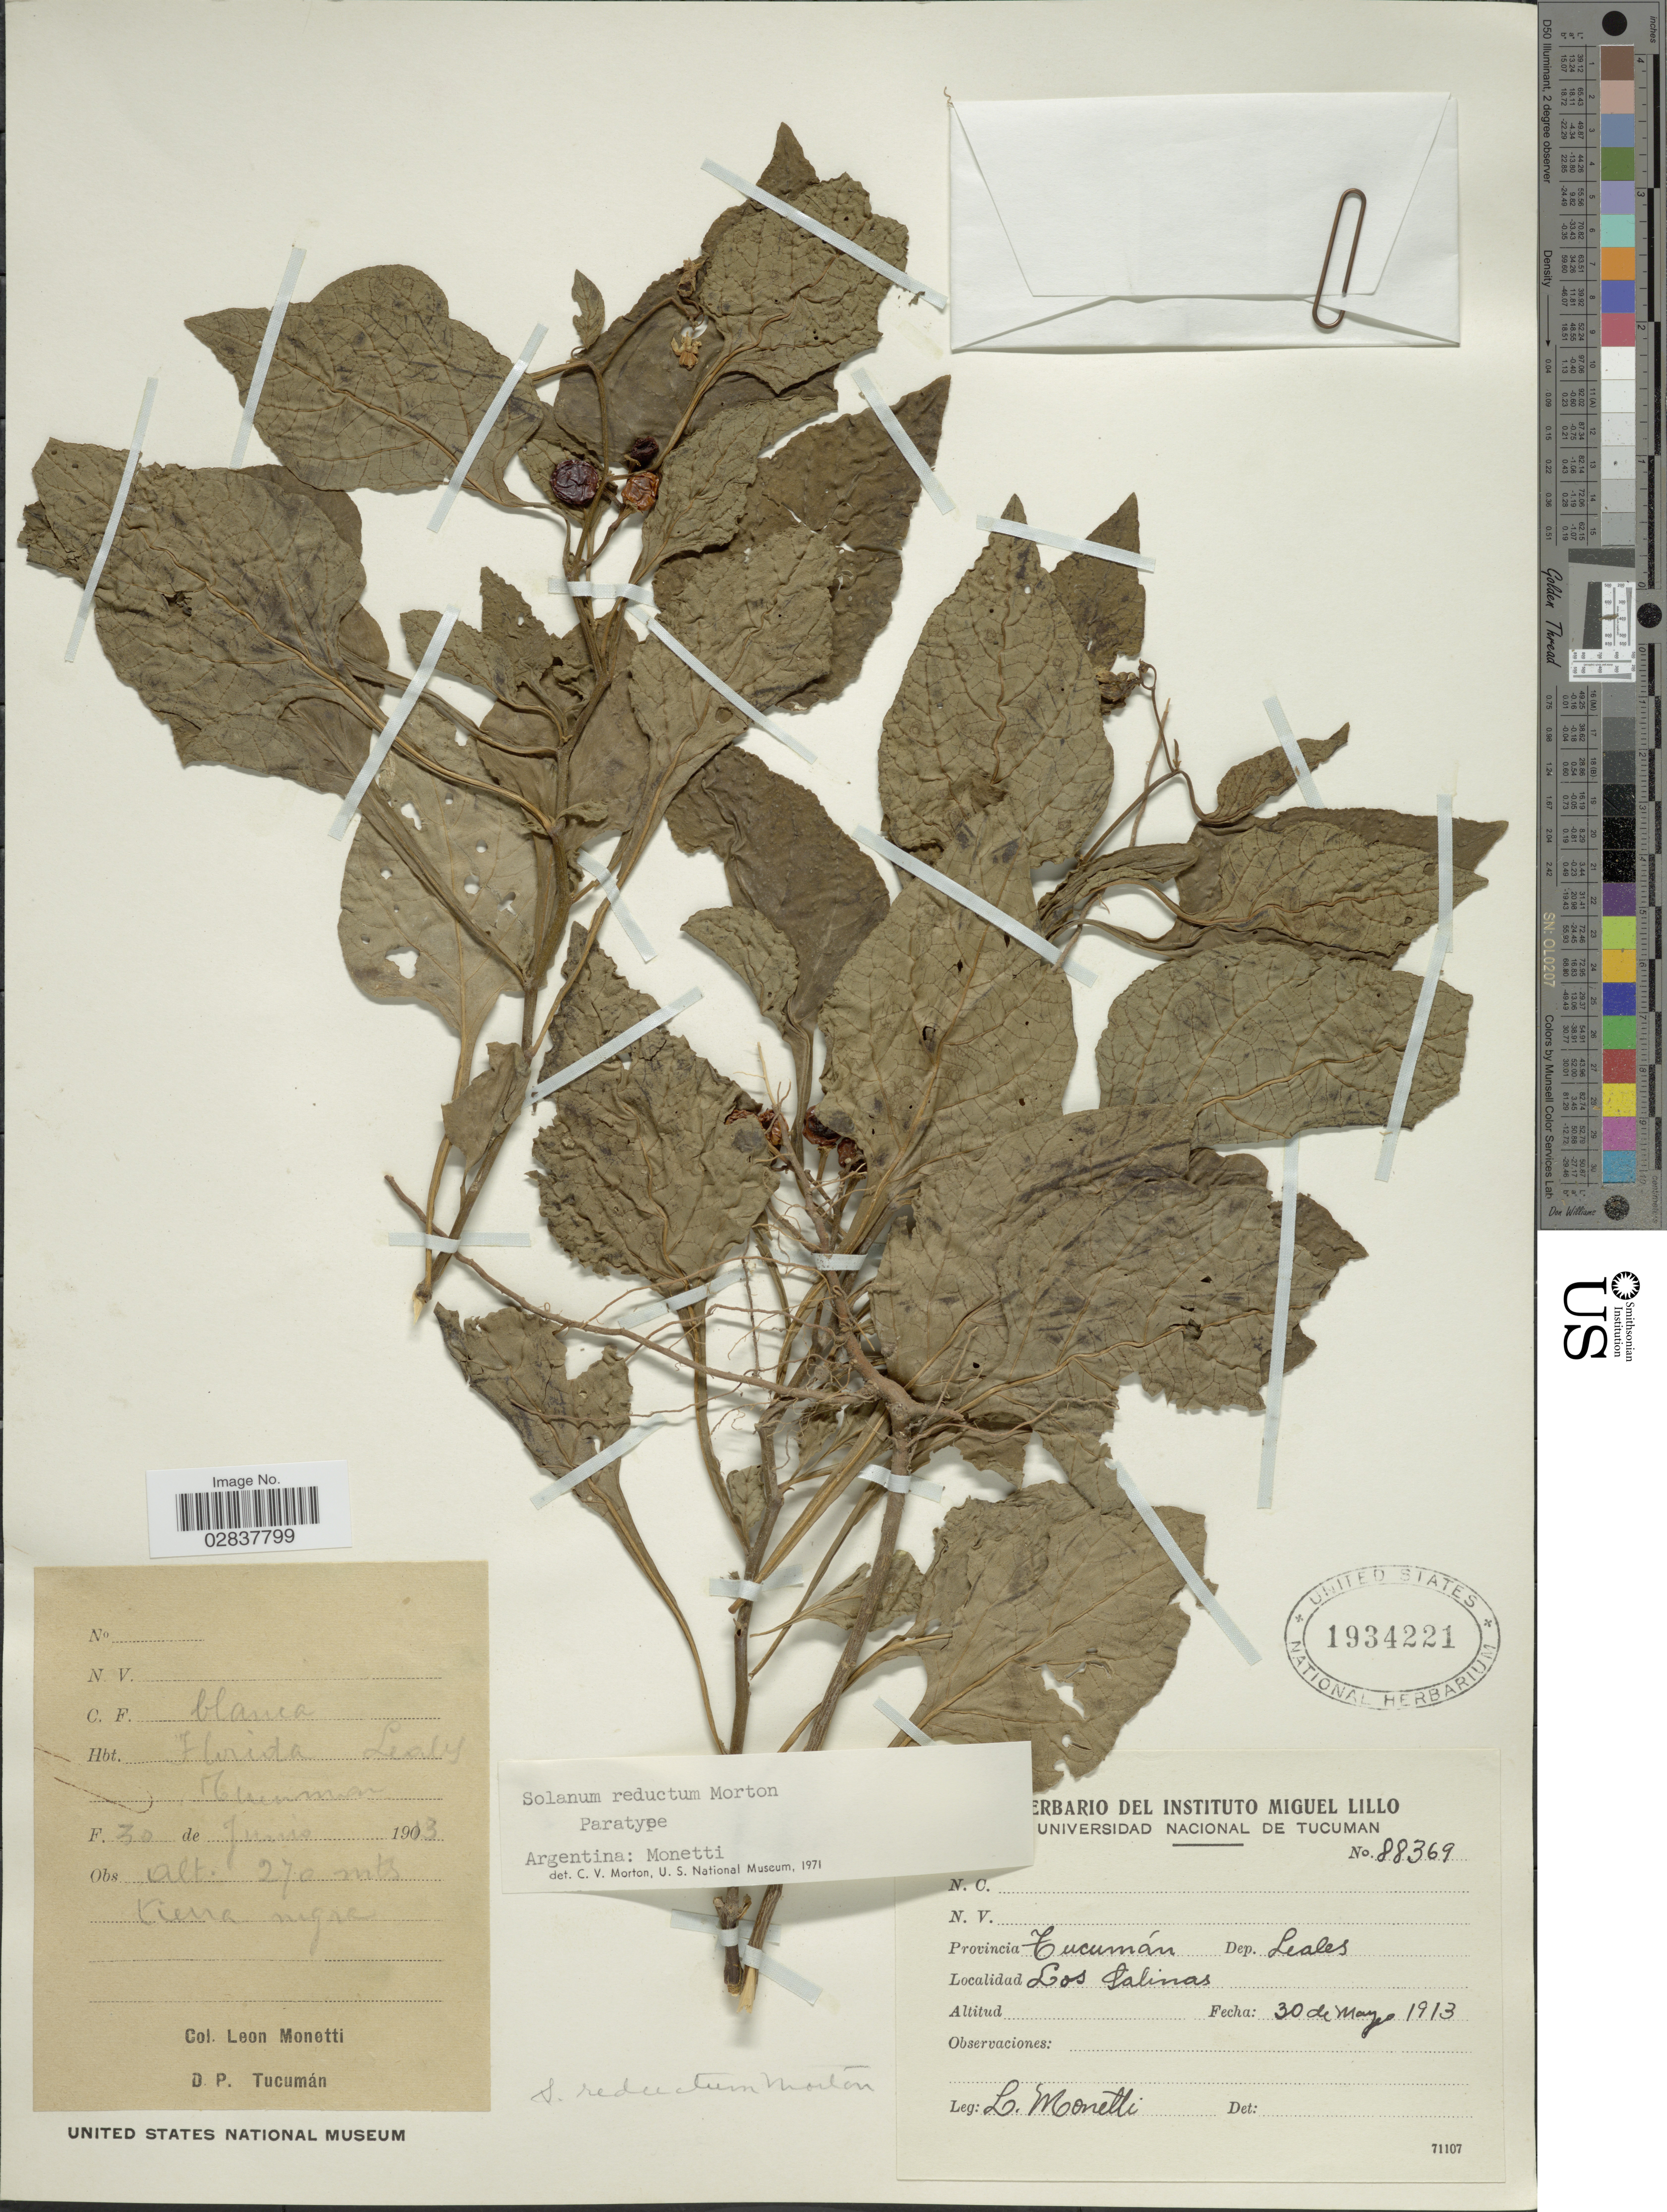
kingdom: Plantae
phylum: Tracheophyta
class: Magnoliopsida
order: Solanales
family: Solanaceae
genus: Solanum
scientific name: Solanum reductum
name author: C.V. Morton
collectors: L. Monetti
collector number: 88369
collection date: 1913-05-30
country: Argentina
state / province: Tucuman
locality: Dep. Leales. Las Salinas.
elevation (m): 270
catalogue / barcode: US 1934221